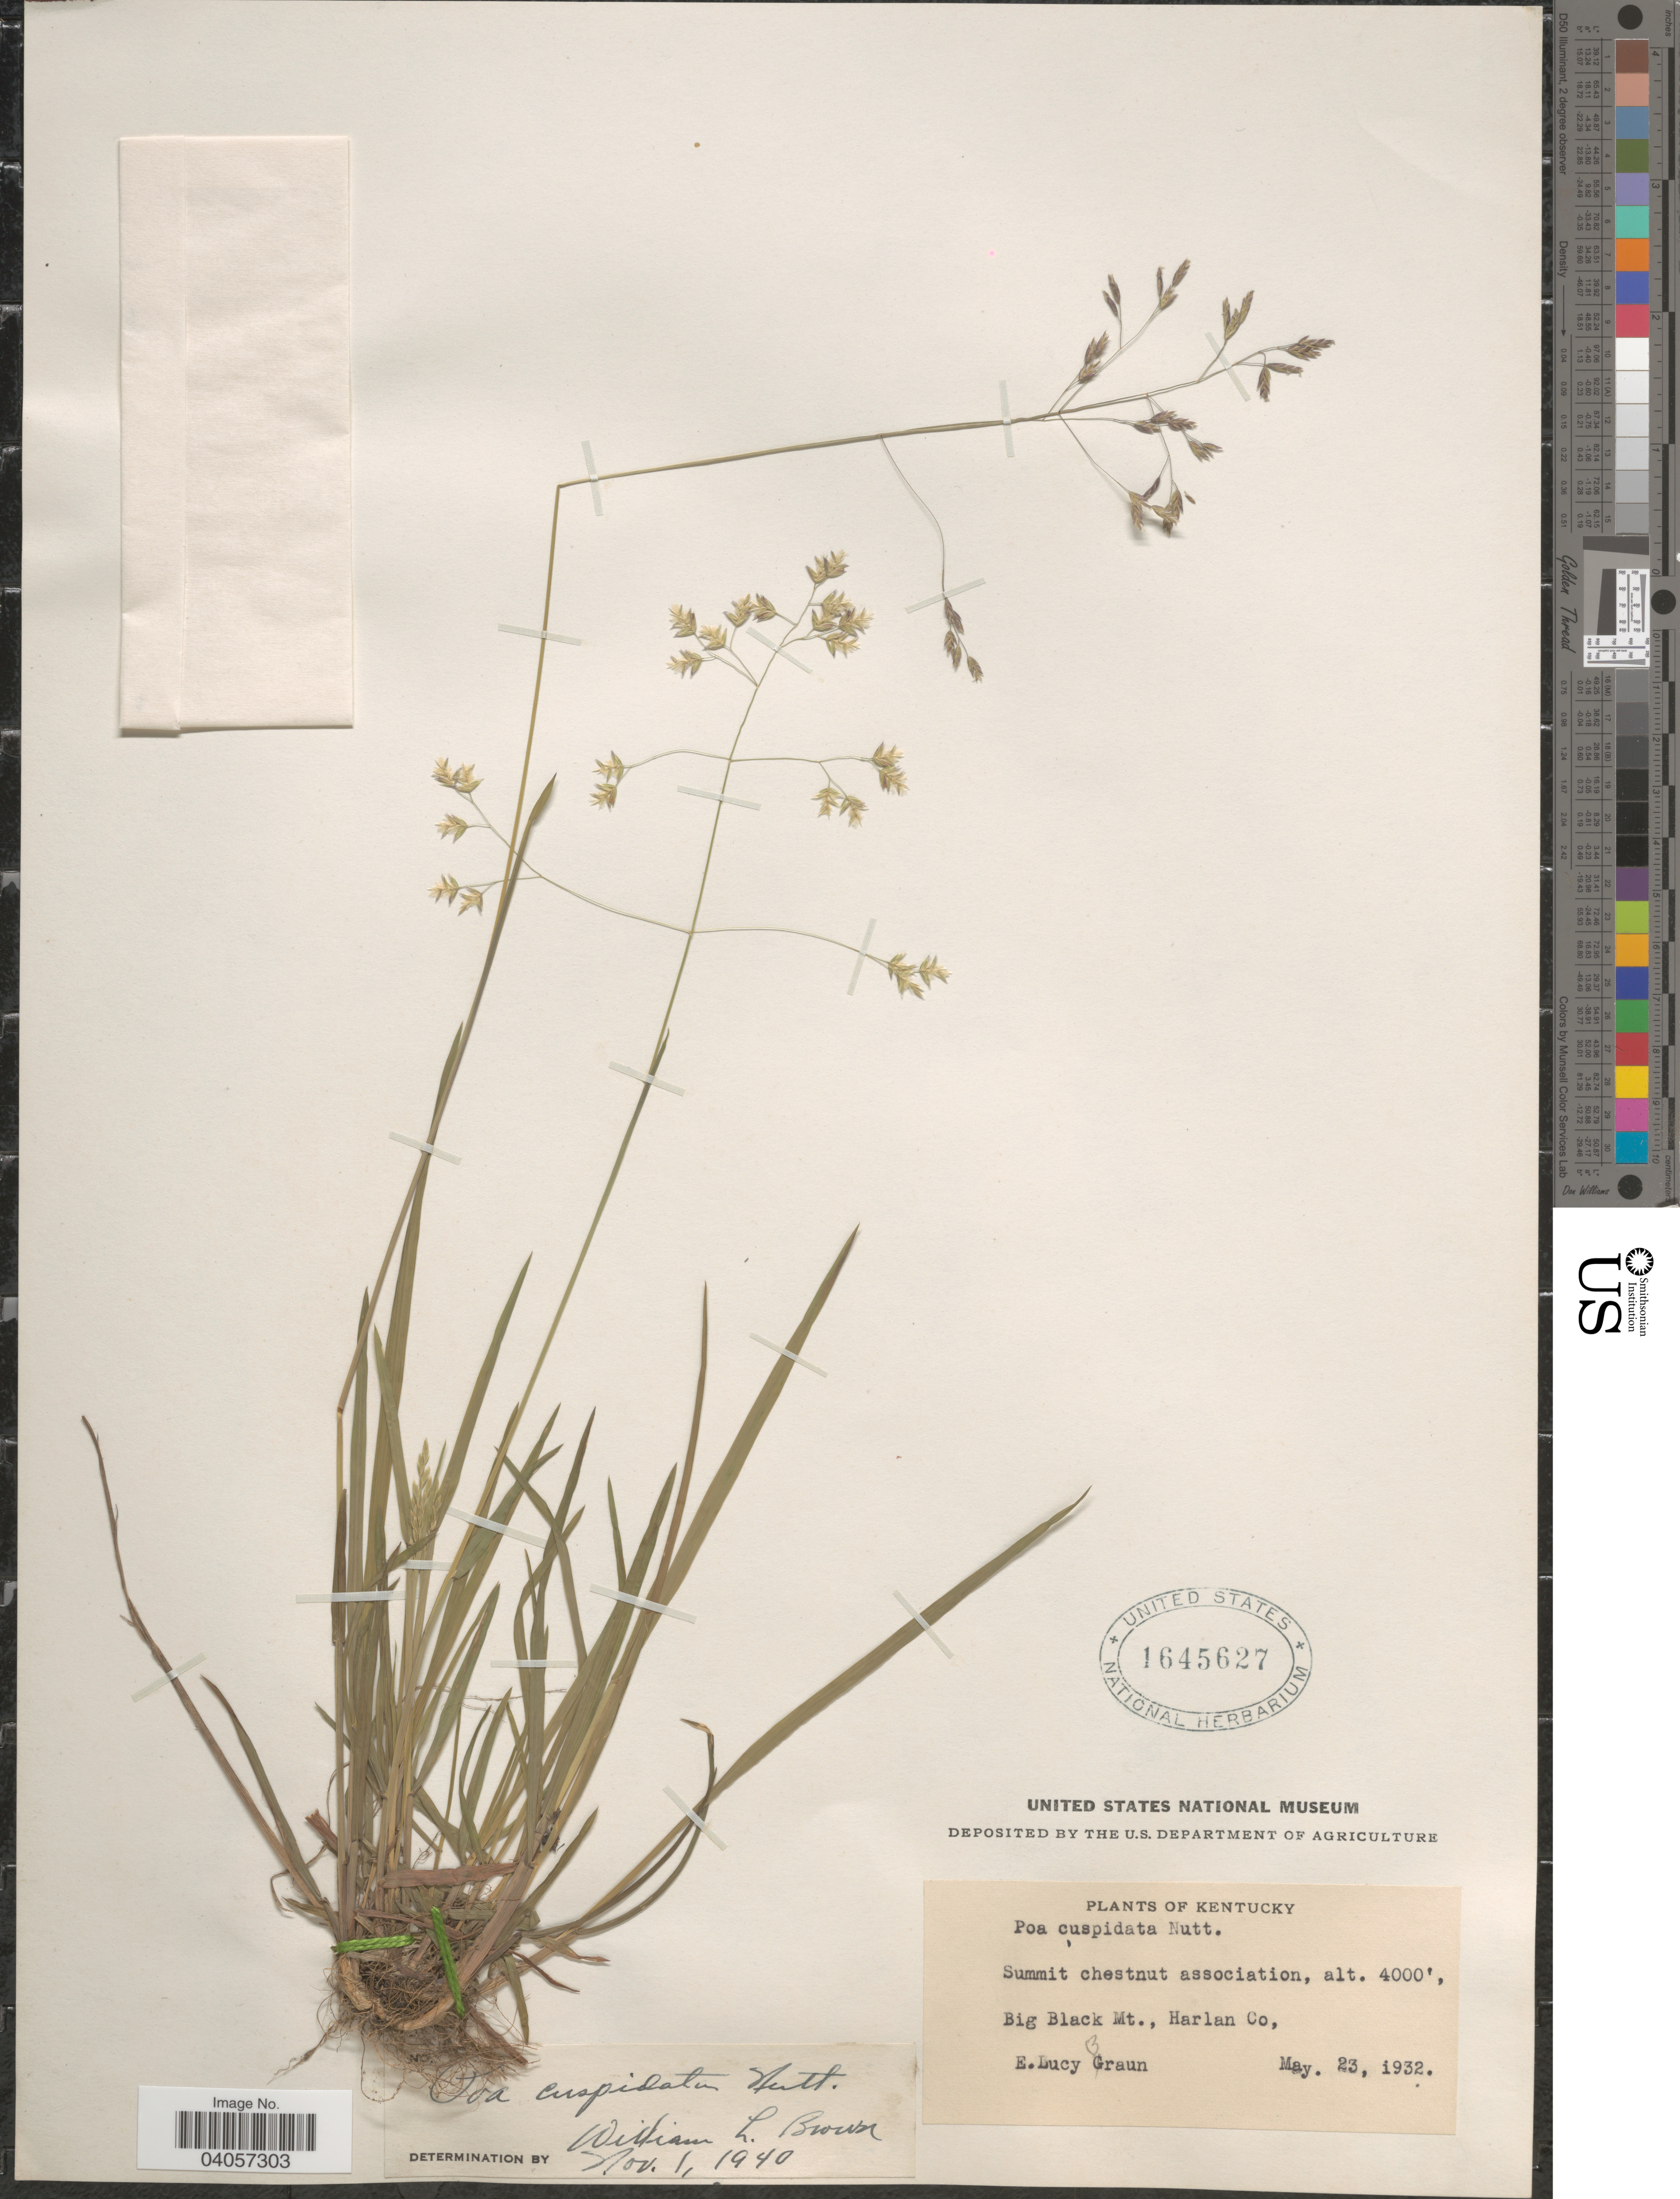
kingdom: Plantae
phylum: Tracheophyta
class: Liliopsida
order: Poales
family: Poaceae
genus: Poa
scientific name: Poa cuspidata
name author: Nutt.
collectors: E. L. Braun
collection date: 1932-05-23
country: United States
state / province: Kentucky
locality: Summit chestnut association. Big Black Mt., Harlan Co.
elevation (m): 1219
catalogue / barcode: US 1645627